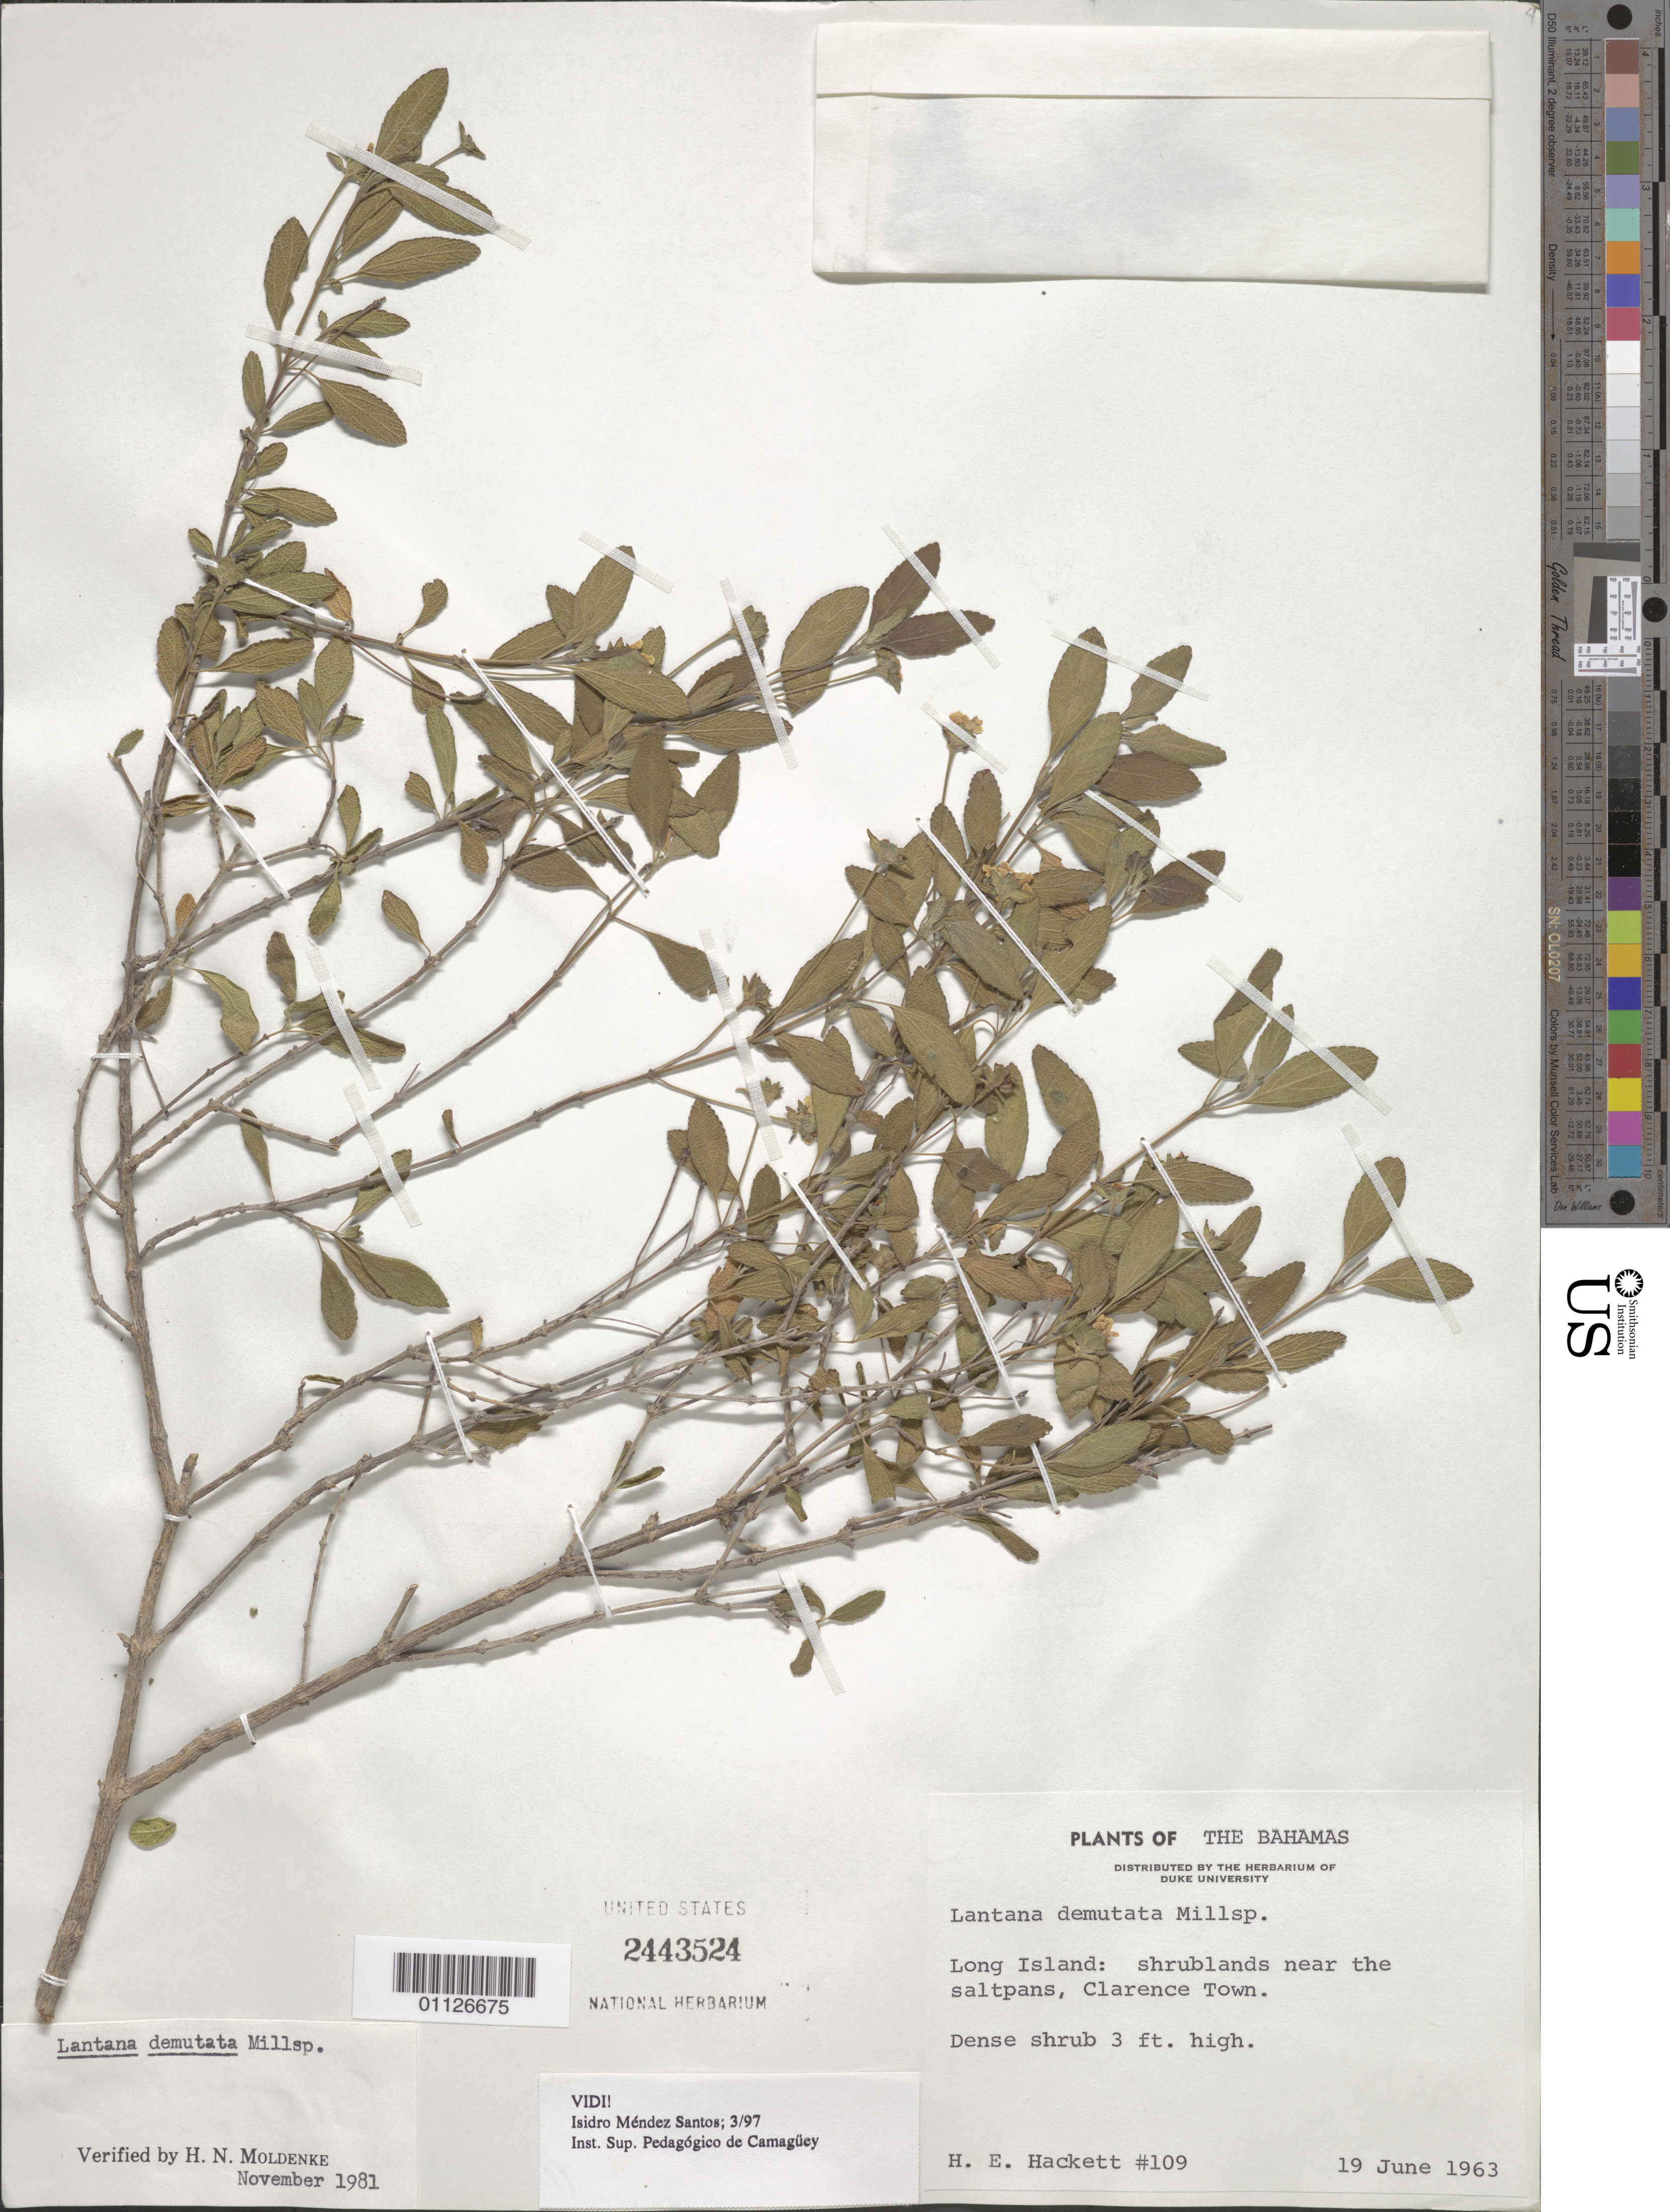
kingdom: Plantae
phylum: Tracheophyta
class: Magnoliopsida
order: Lamiales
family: Verbenaceae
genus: Lantana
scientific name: Lantana demutata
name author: Millsp.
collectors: H. E. Hackett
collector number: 109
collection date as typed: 19 Jun 1963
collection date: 1963-06-19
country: Bahamas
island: Long I.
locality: Shrublands near the saltpans, Clarence Town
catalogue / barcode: US 2443524